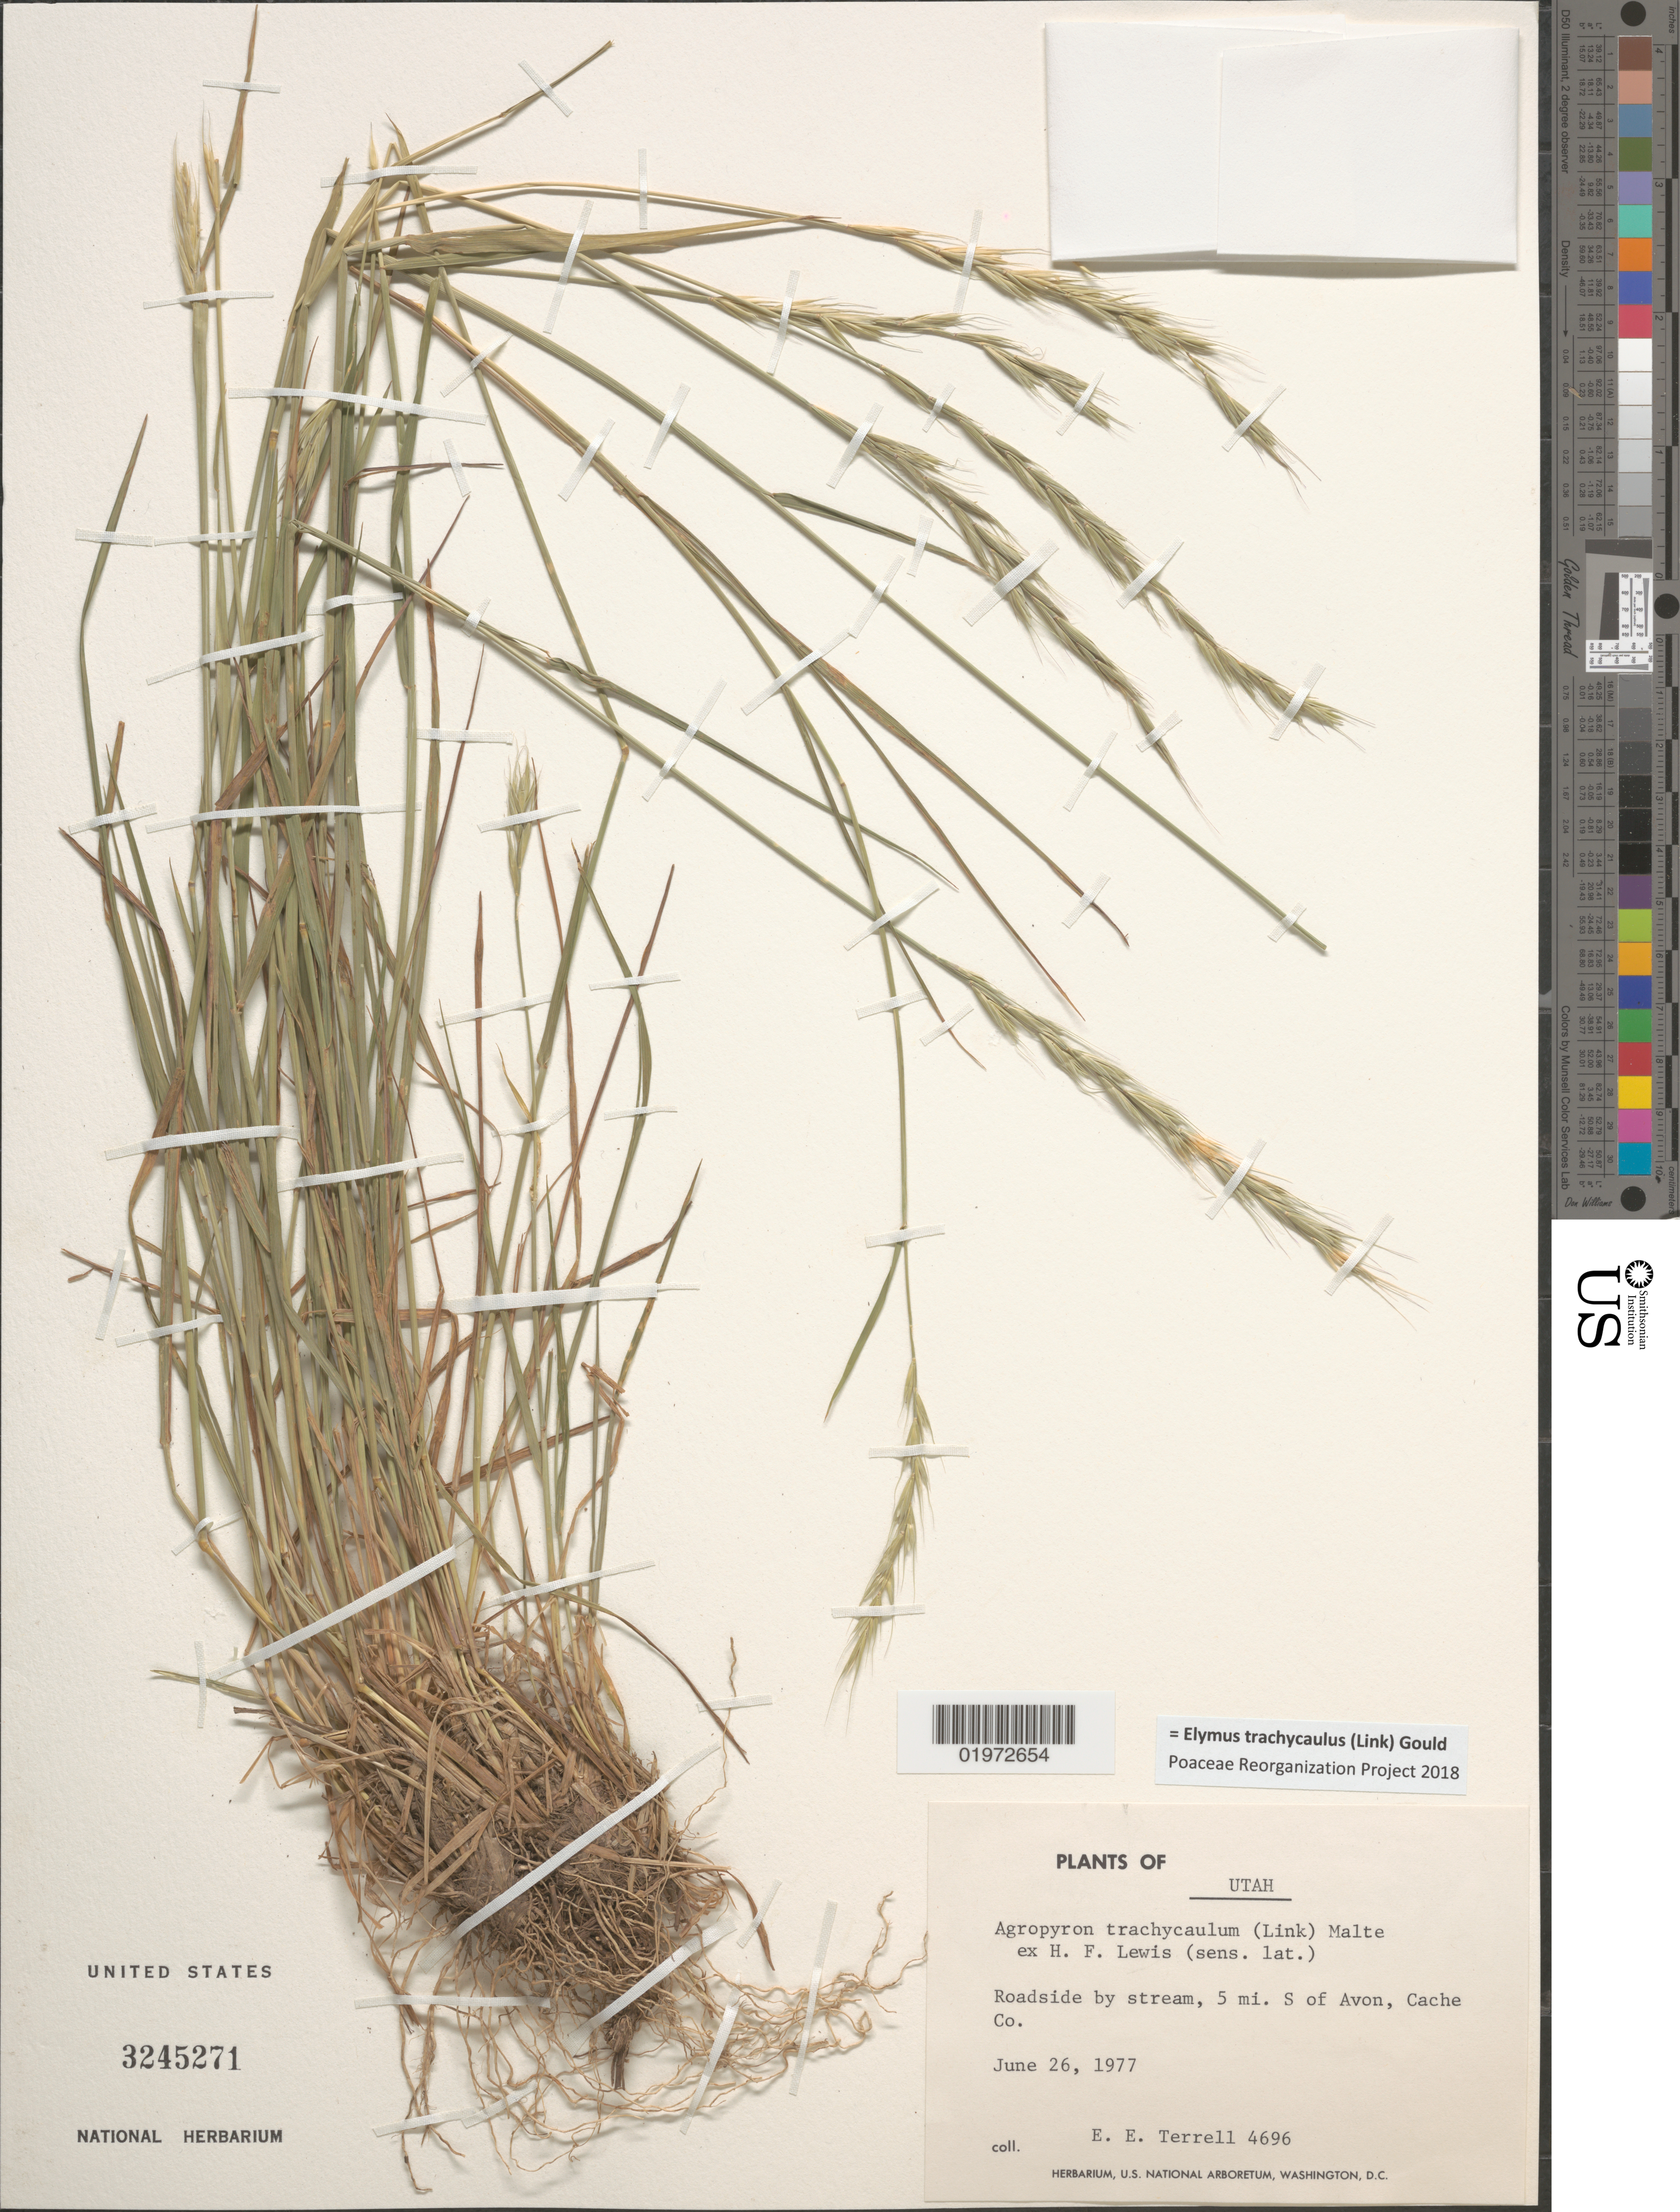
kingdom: Plantae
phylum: Tracheophyta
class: Liliopsida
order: Poales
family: Poaceae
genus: Elymus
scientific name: Elymus trachycaulus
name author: (Link) Gould ex Shinners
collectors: E. E. Terrell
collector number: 4696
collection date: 1977-06-26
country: United States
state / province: Utah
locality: Roadside by stream, 5 mi. S of Avon, Cache Co.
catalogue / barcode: US 3245271